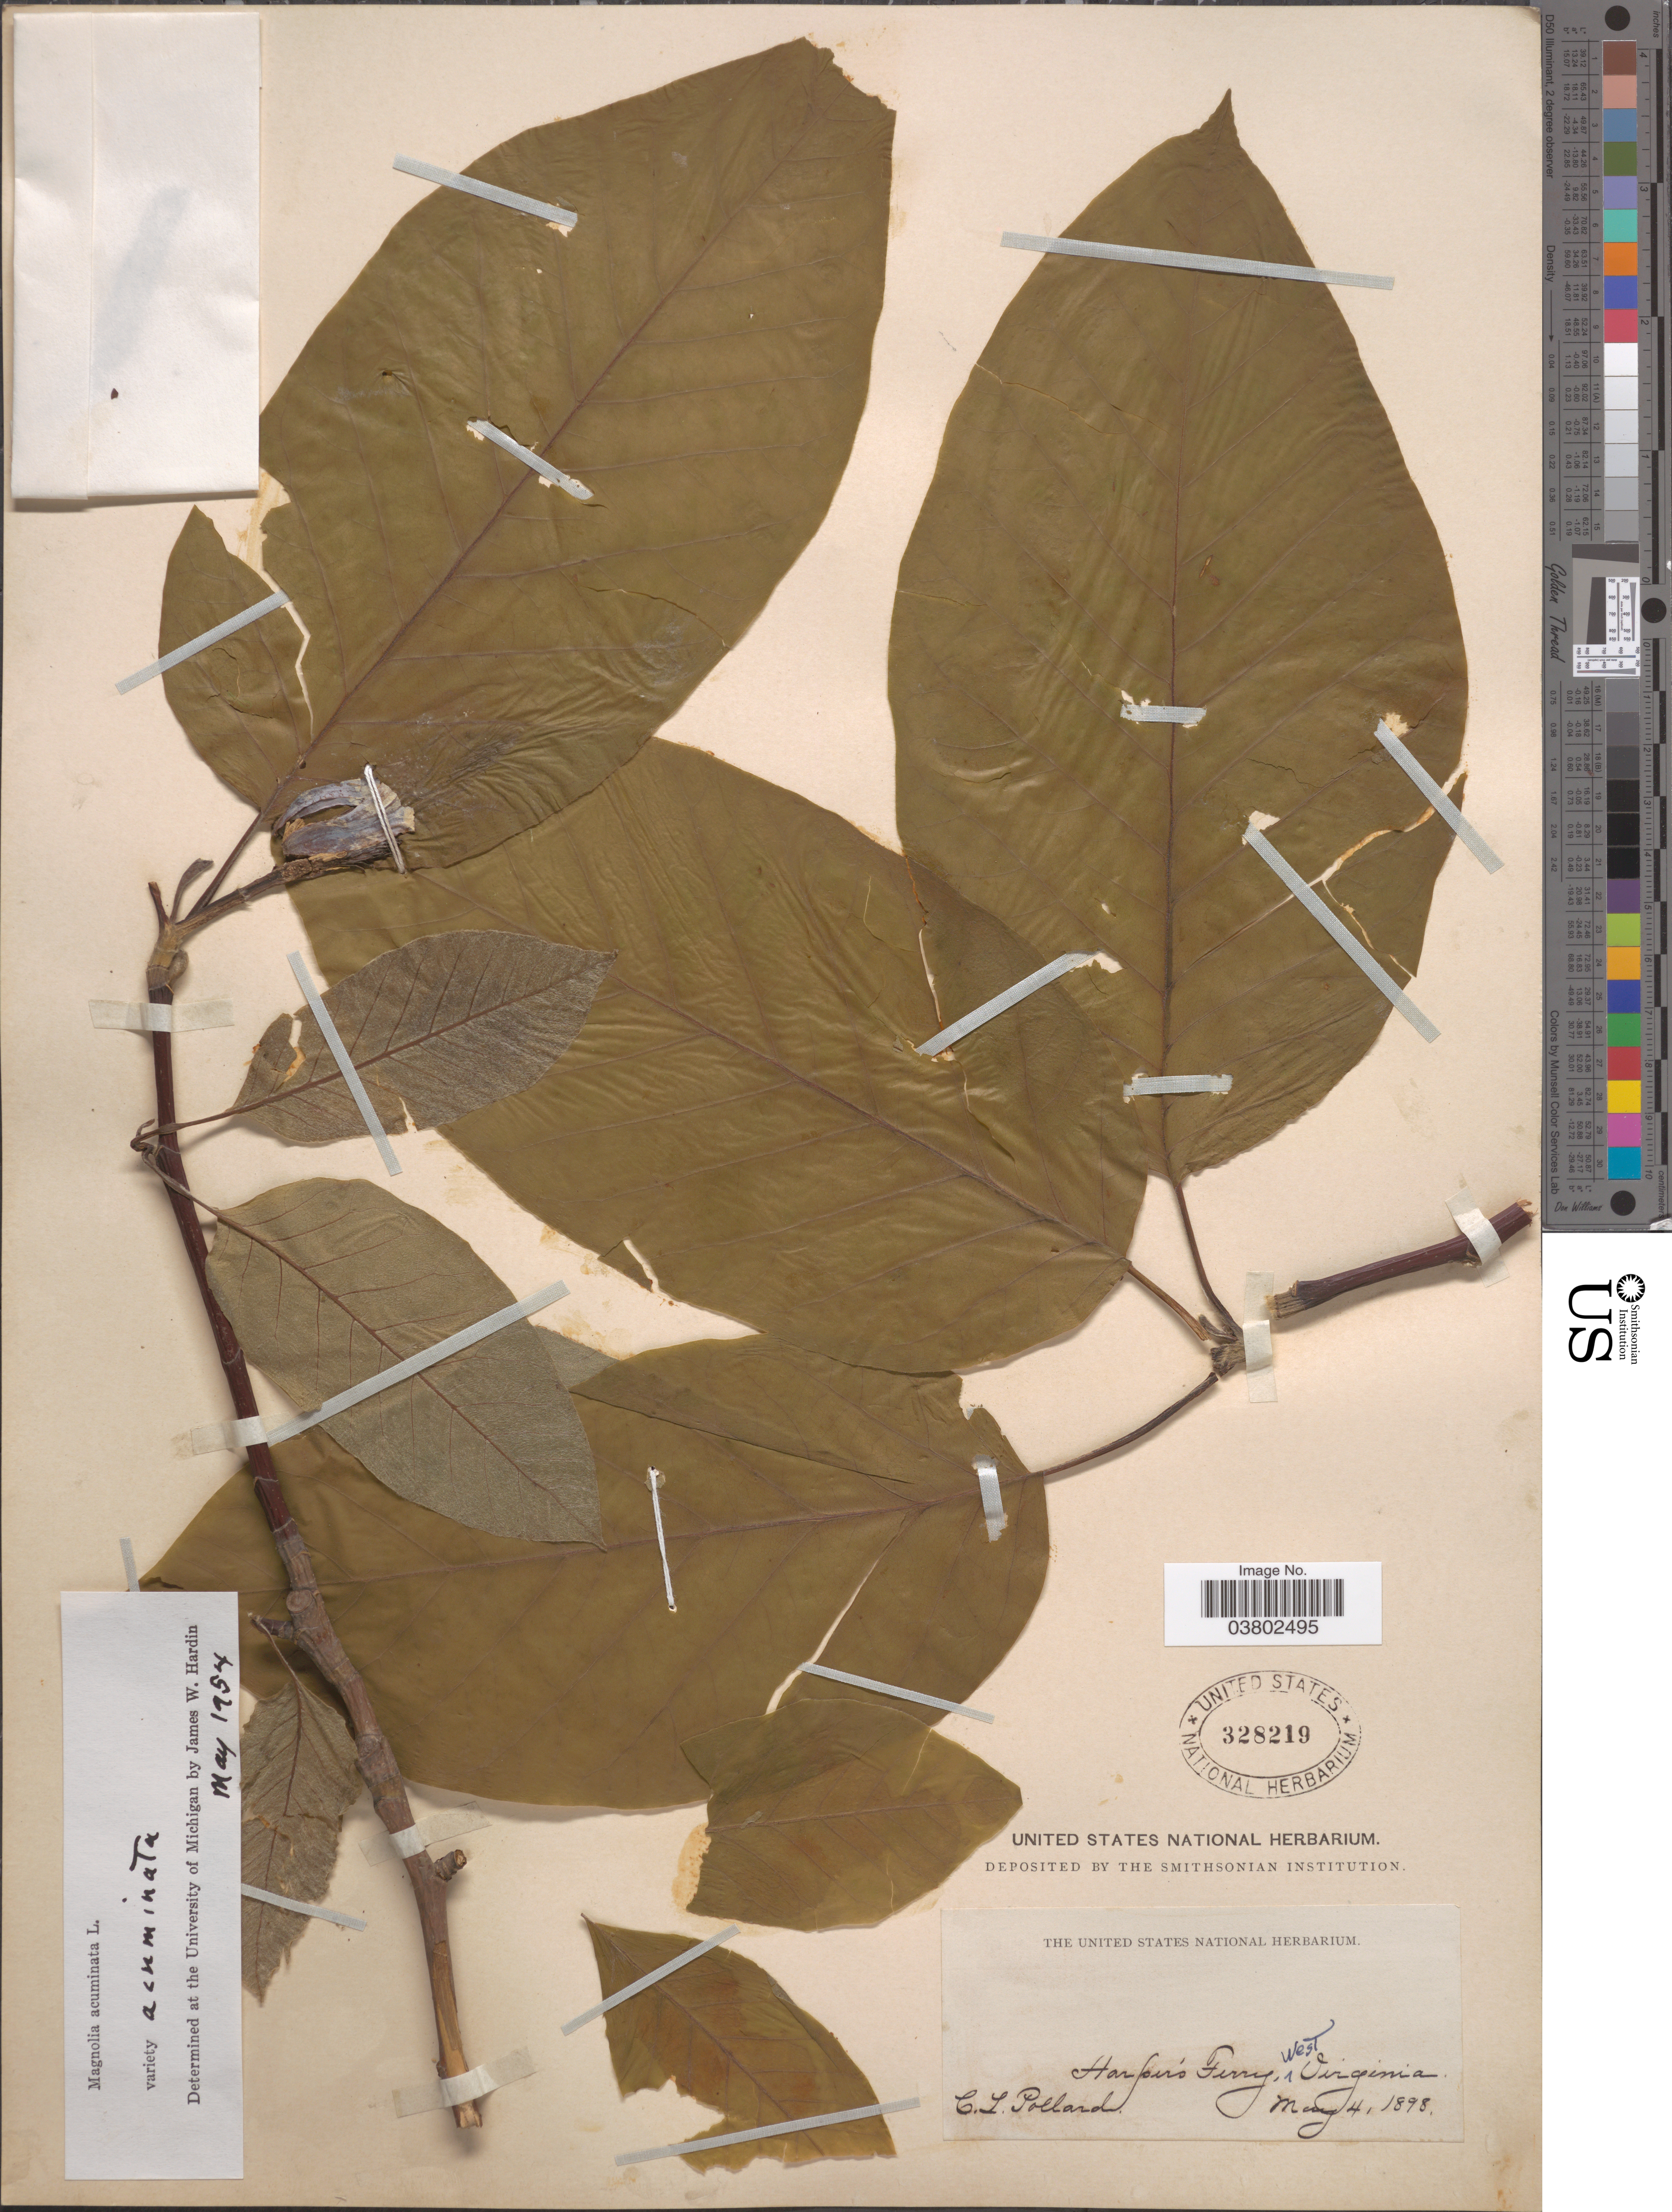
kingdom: Plantae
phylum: Tracheophyta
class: Magnoliopsida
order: Magnoliales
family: Magnoliaceae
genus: Magnolia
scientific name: Magnolia acuminata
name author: (L.) L.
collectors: C. L. Pollard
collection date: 1898-05-04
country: United States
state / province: West Virginia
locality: Harper's Ferry.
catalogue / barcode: US 328219